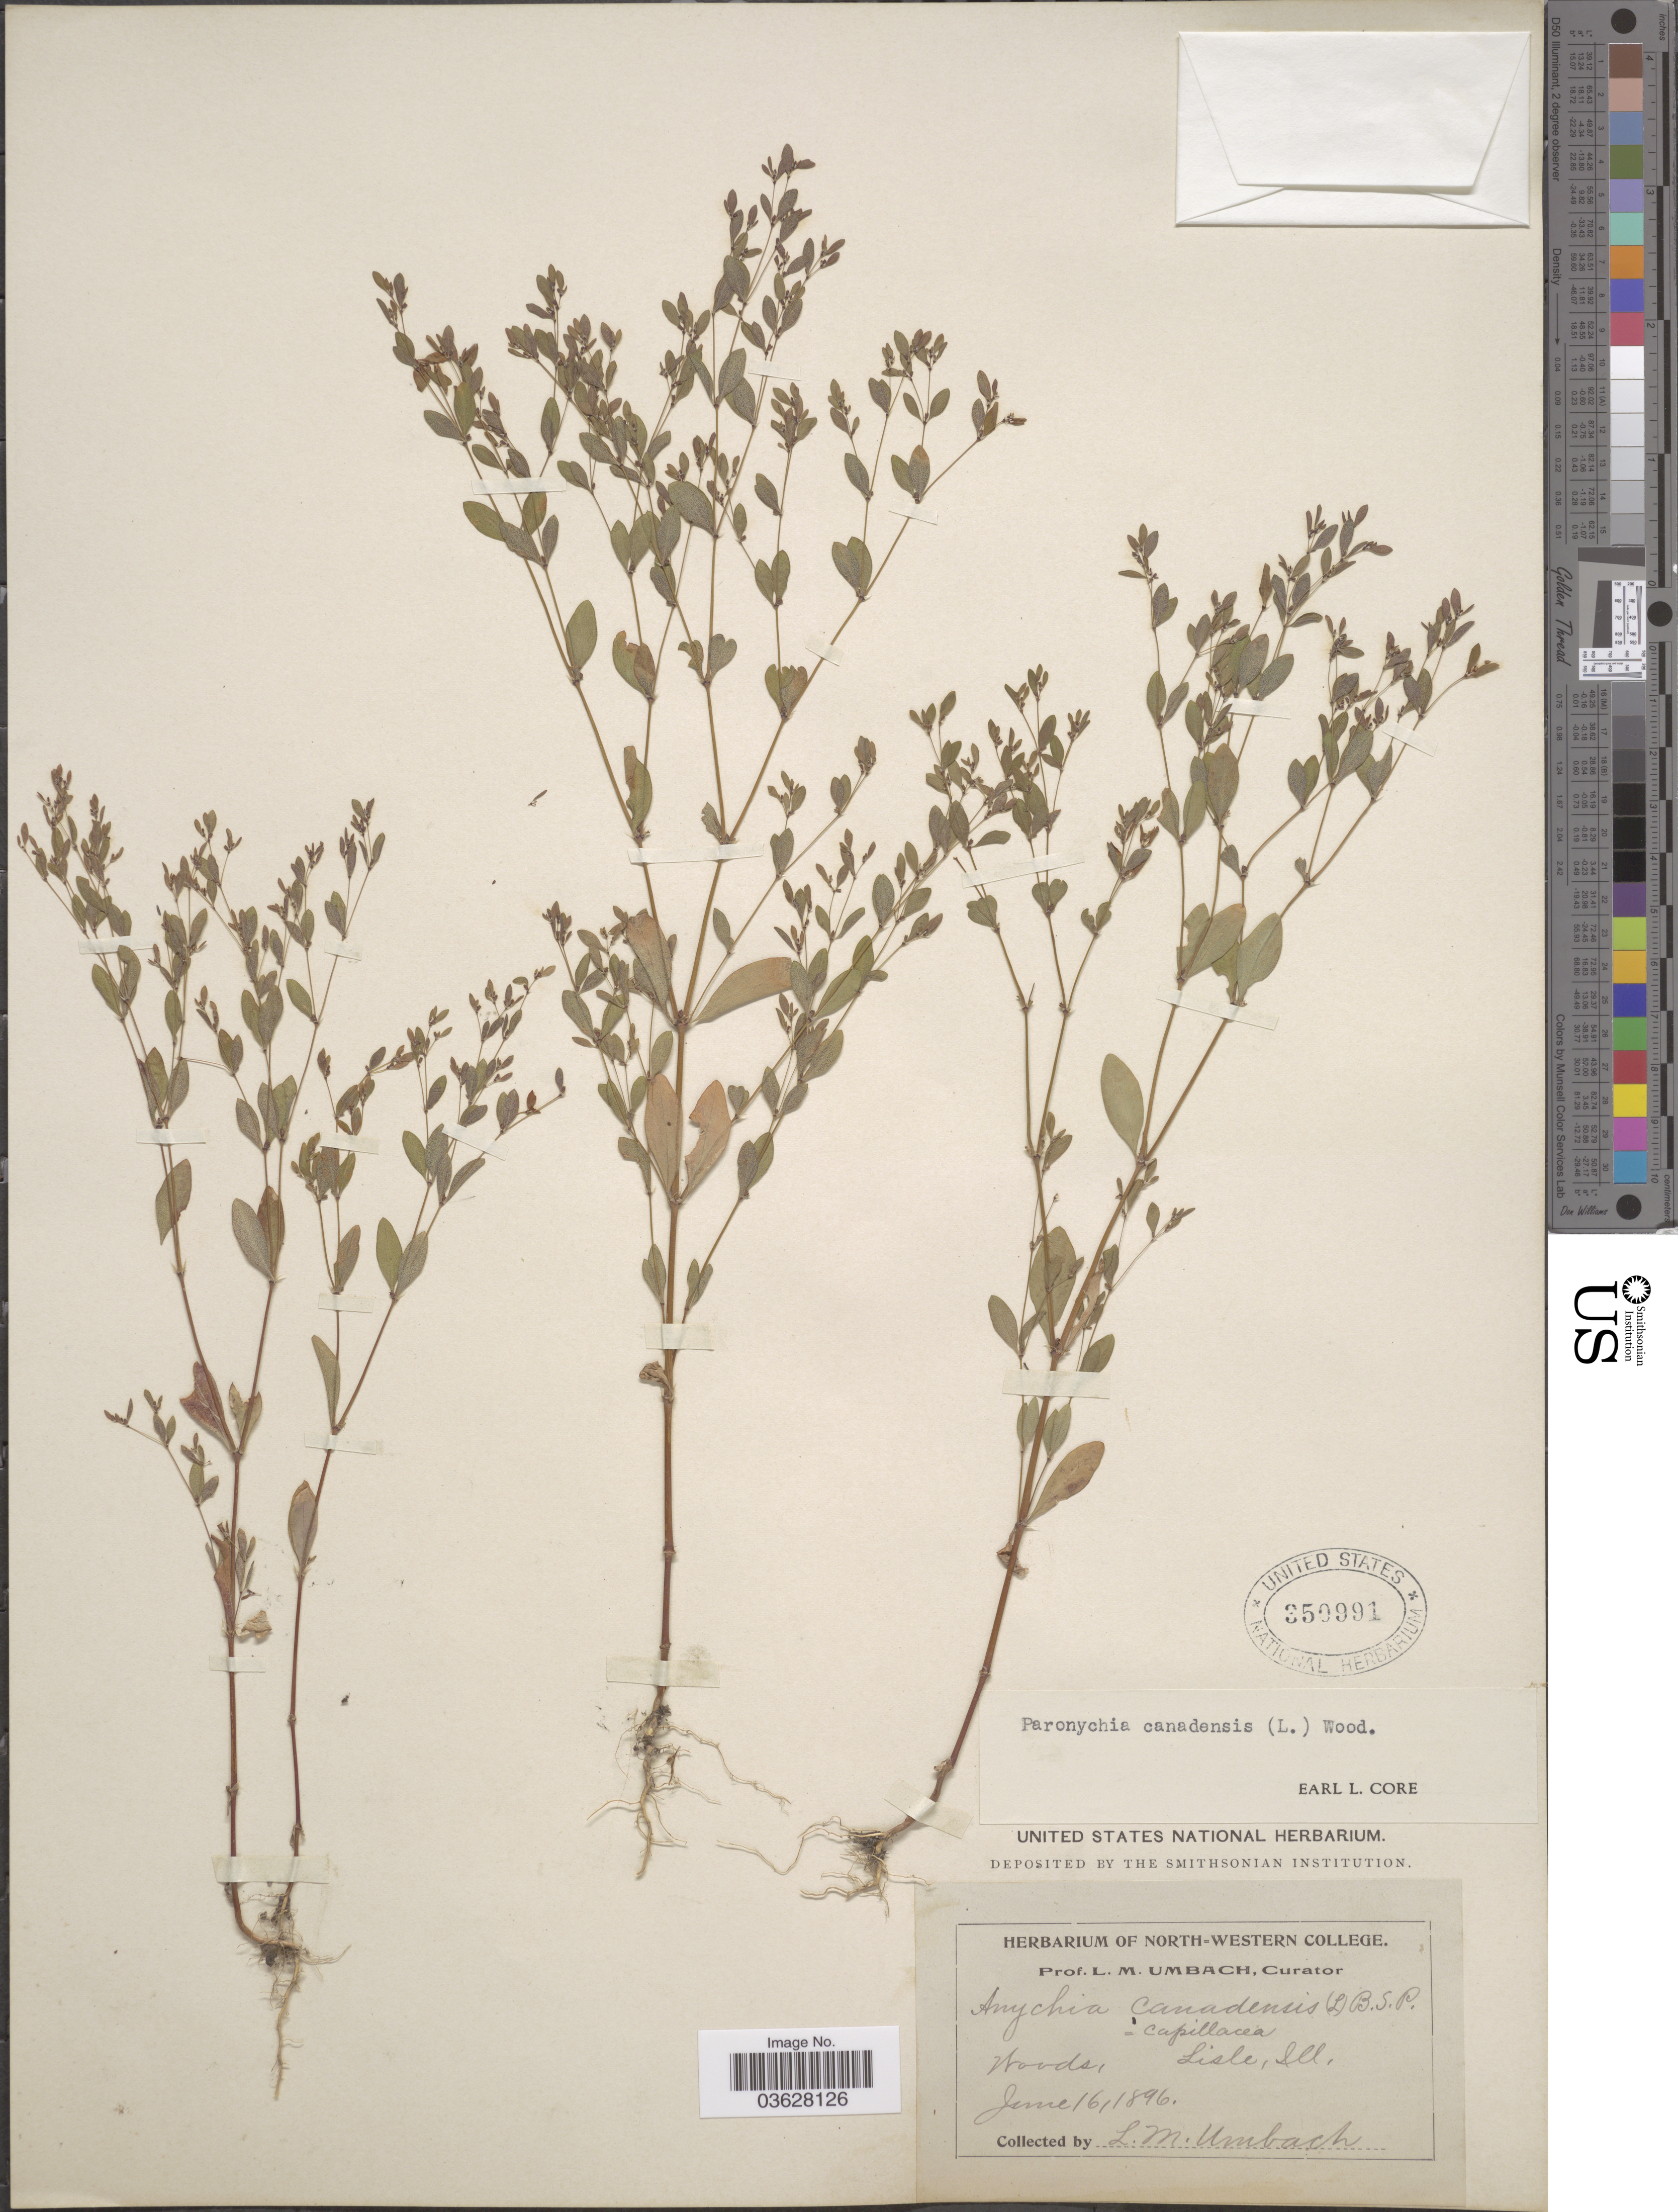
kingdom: Plantae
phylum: Tracheophyta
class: Magnoliopsida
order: Caryophyllales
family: Caryophyllaceae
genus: Paronychia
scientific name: Paronychia canadensis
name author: (L.) Alph. Wood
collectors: L. M. Umbach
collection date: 1896-06-16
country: United States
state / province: Illinois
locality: Lisle.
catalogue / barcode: US 350991